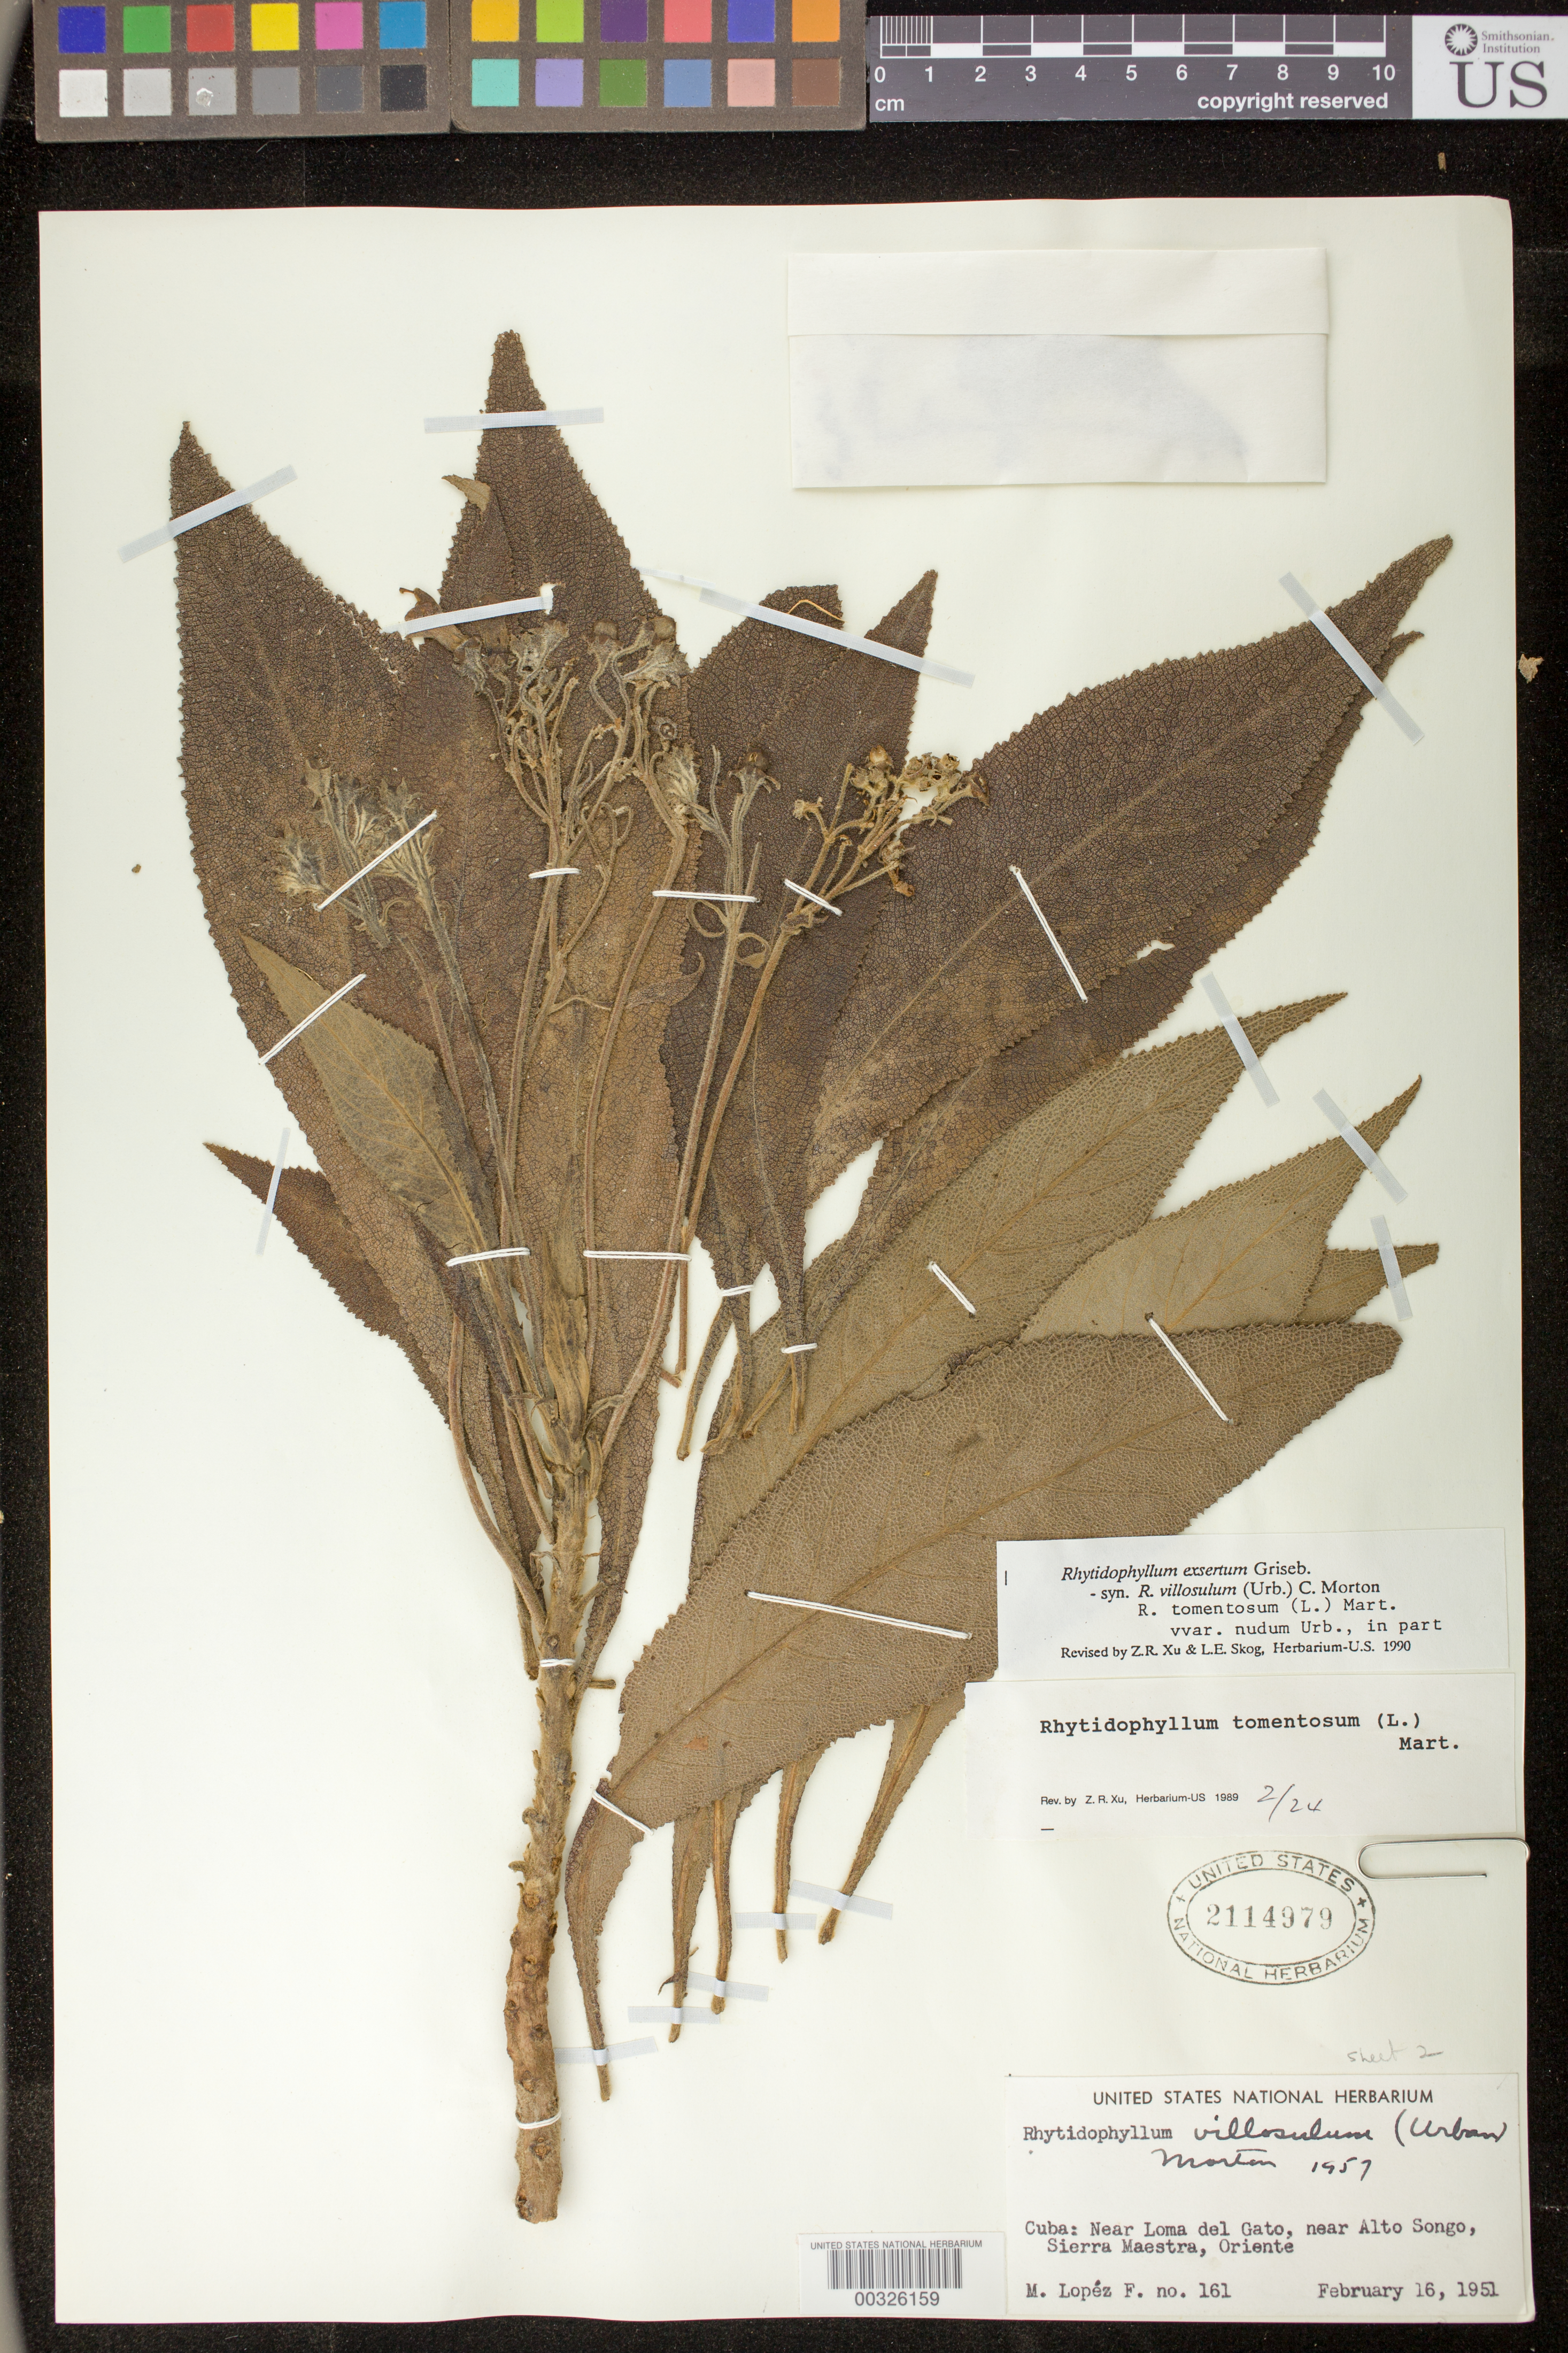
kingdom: Plantae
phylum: Tracheophyta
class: Magnoliopsida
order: Lamiales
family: Gesneriaceae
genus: Rhytidophyllum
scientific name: Rhytidophyllum exsertum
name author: Griseb.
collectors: M. López Figueiras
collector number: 161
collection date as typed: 16 Feb 1951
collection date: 1951-02-16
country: Cuba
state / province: Oriente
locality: Near Loma del Gato, near Alto Songo, Sierra Maestra, Oriente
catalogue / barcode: US 2114979